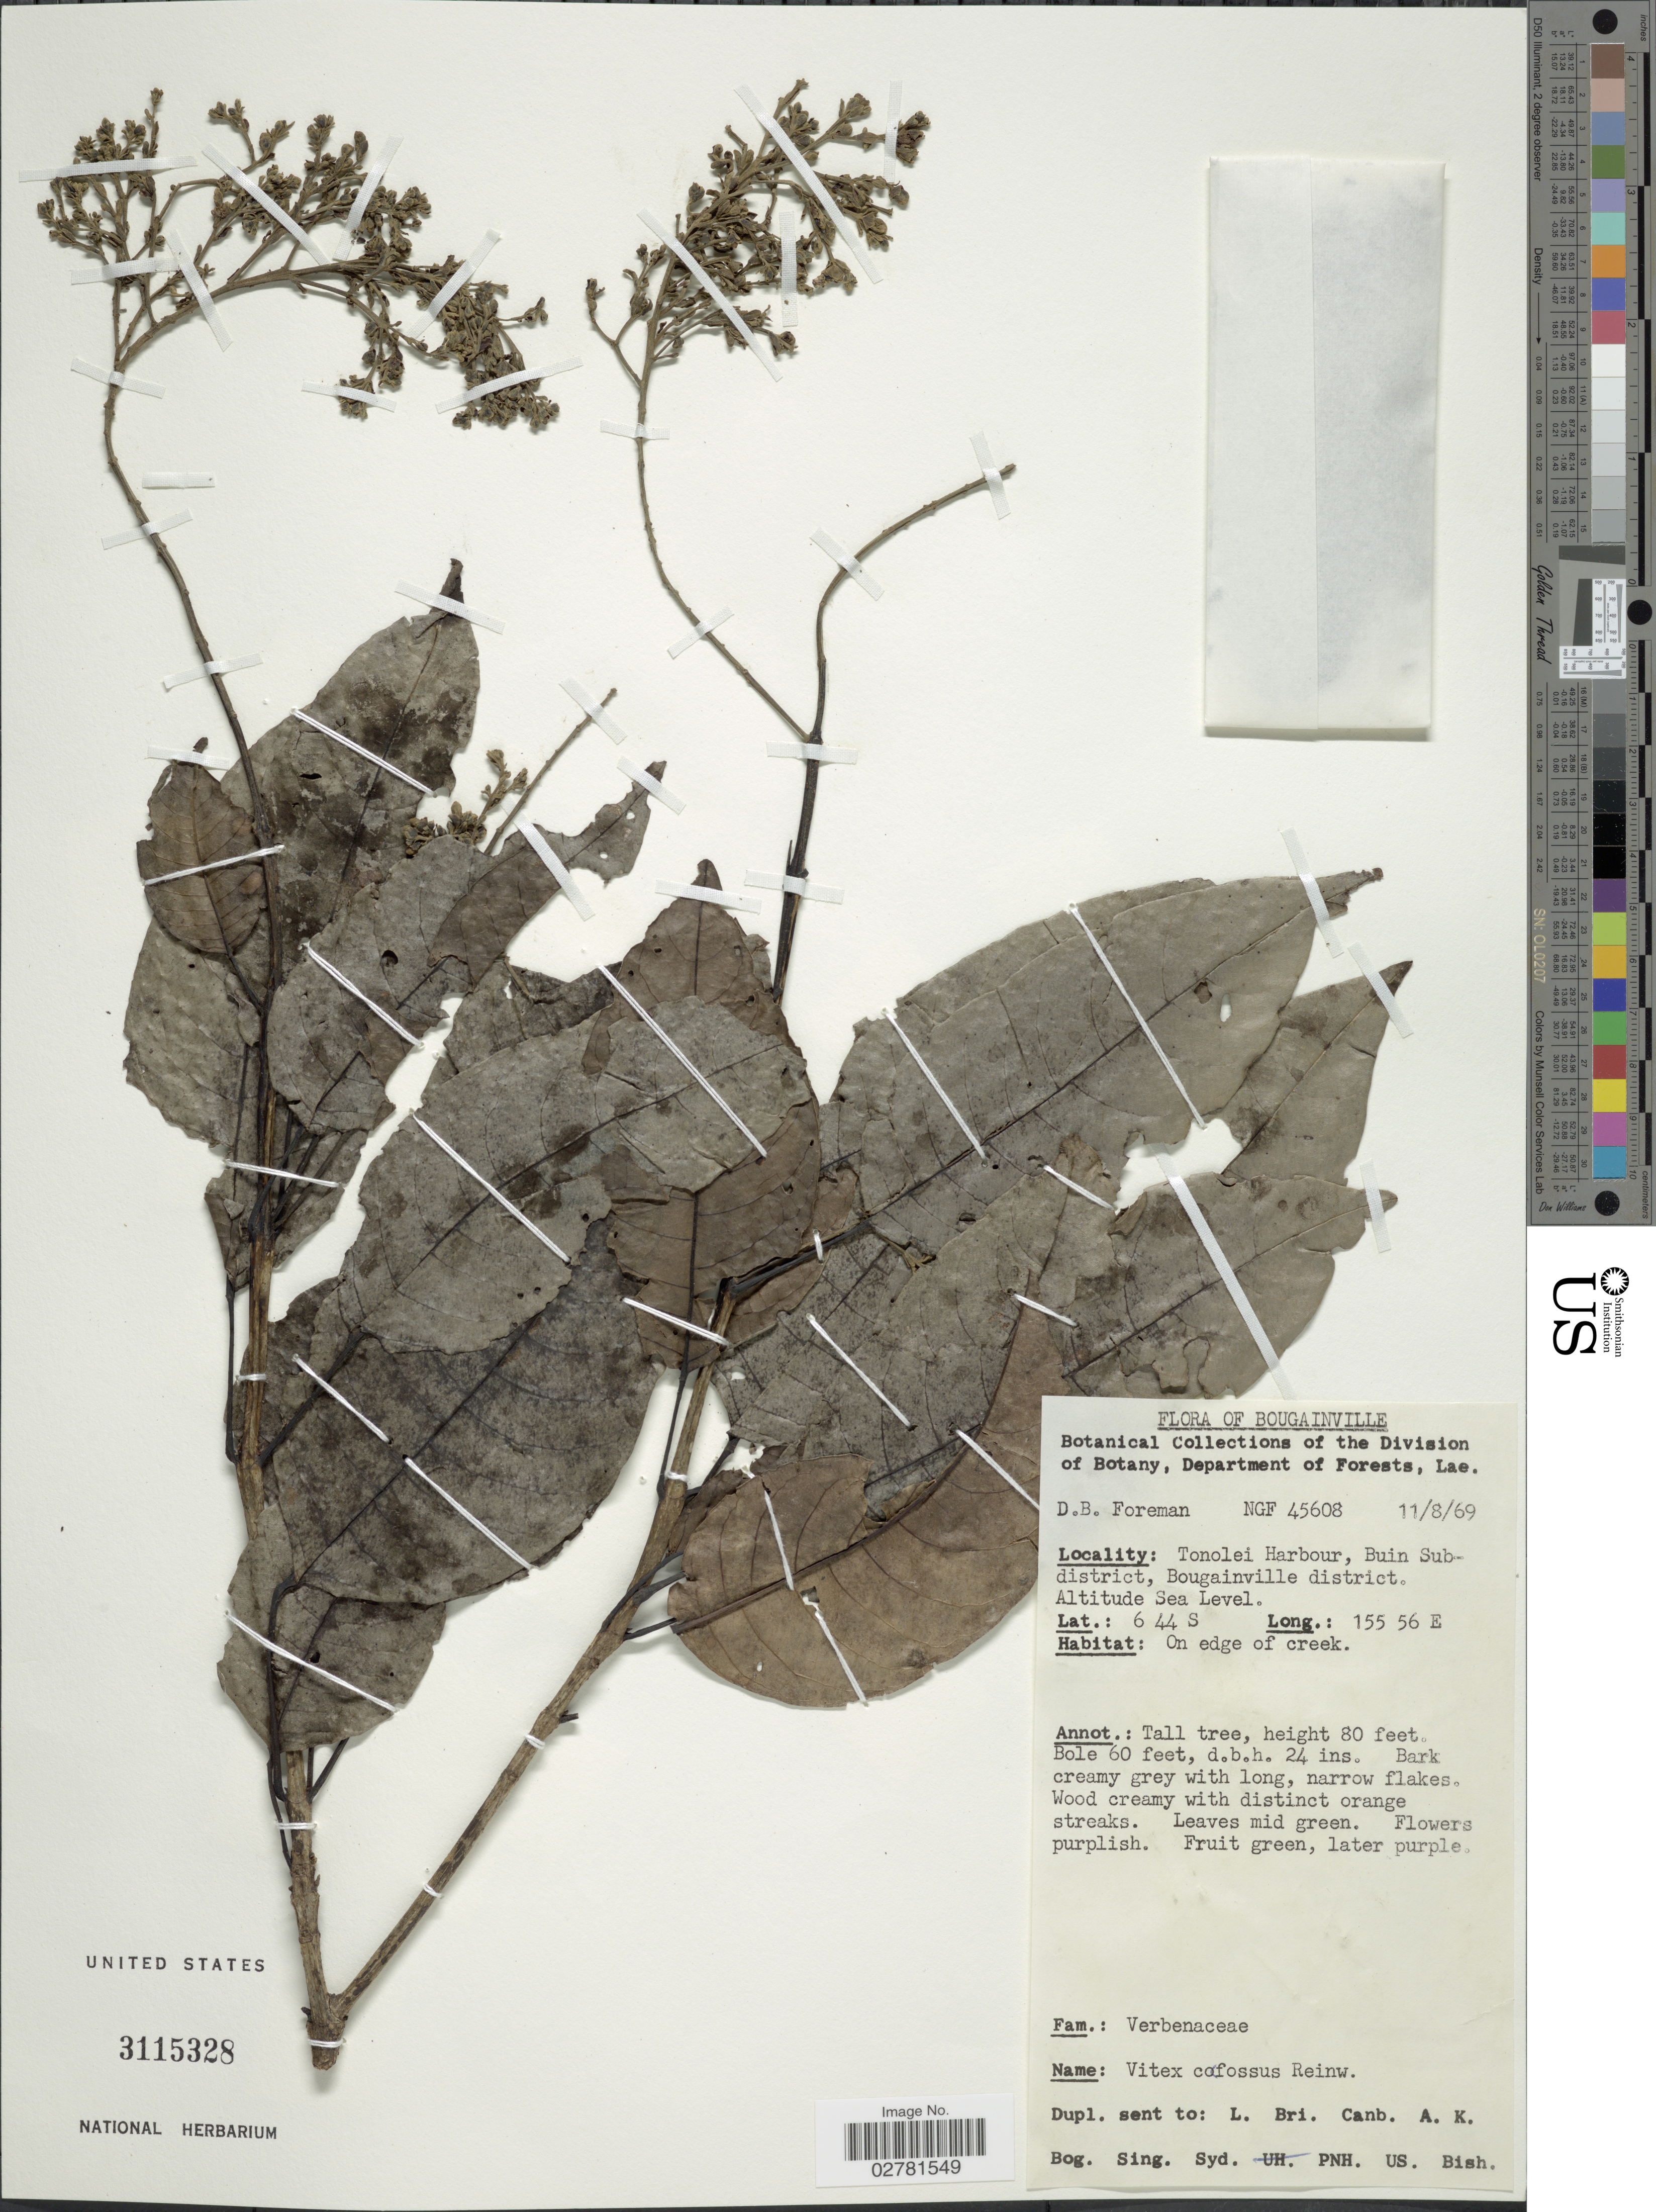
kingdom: Plantae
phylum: Tracheophyta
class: Magnoliopsida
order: Lamiales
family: Lamiaceae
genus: Vitex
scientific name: Vitex cofassus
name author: Reinw. ex Blume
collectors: D. Foreman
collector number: NGF45608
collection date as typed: Transcribed d/m/y: 11/8/69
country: Papua New Guinea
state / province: Bougainville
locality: Tonolei Harbour, Buin Sub-district, Bougainville district.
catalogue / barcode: US 3115328